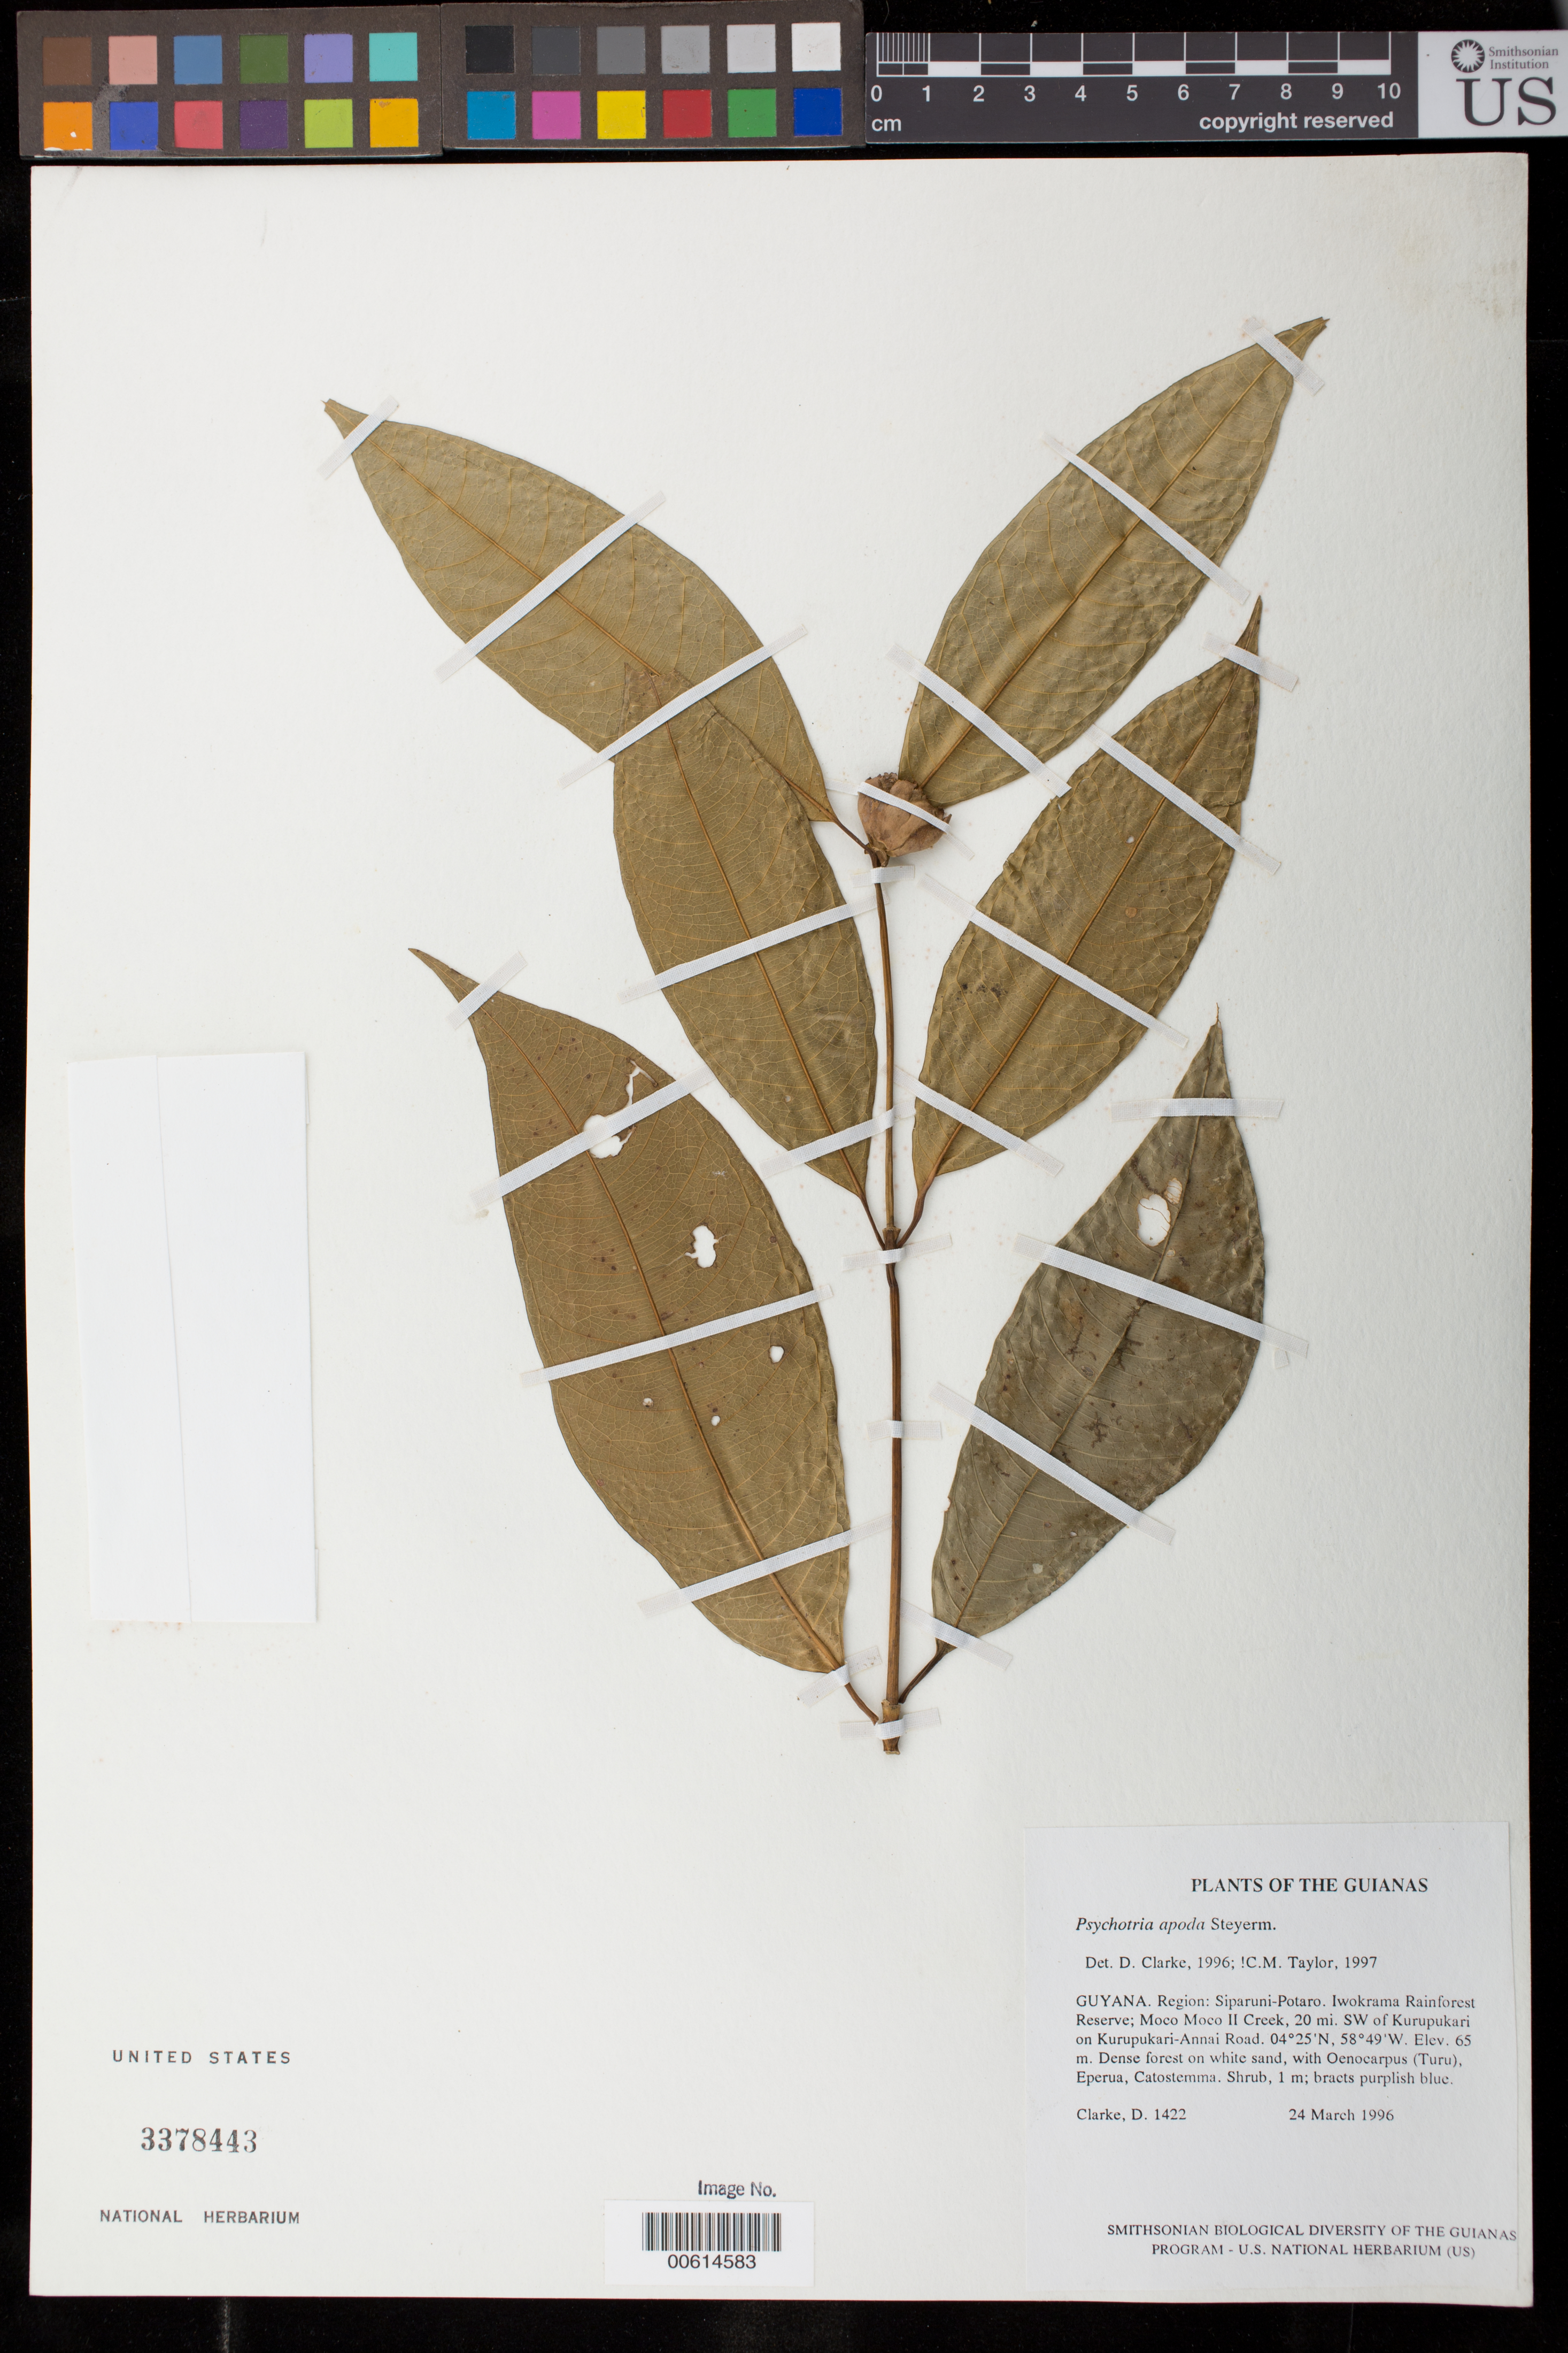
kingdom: Plantae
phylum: Tracheophyta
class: Magnoliopsida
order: Gentianales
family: Rubiaceae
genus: Palicourea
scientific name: Palicourea apoda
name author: (Steyerm.) Delprete & J.H. Kirkbr.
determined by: Kirkbride, J. H., Jr.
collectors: H. D. Clarke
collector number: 1422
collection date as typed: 24 March 1996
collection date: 1996-03-24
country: Guyana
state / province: Potaro-Siparuni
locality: Iwokrama Rainforest Reserve; Moco Moco II Creek, 20 mi. SW of Kurupukari on Kurupukari-Annai Road, 1 km N E of camp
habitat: Dense forest on white sand, with Oenocarpus (Turu), Eperua, Catostemma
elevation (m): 65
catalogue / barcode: US 3378443